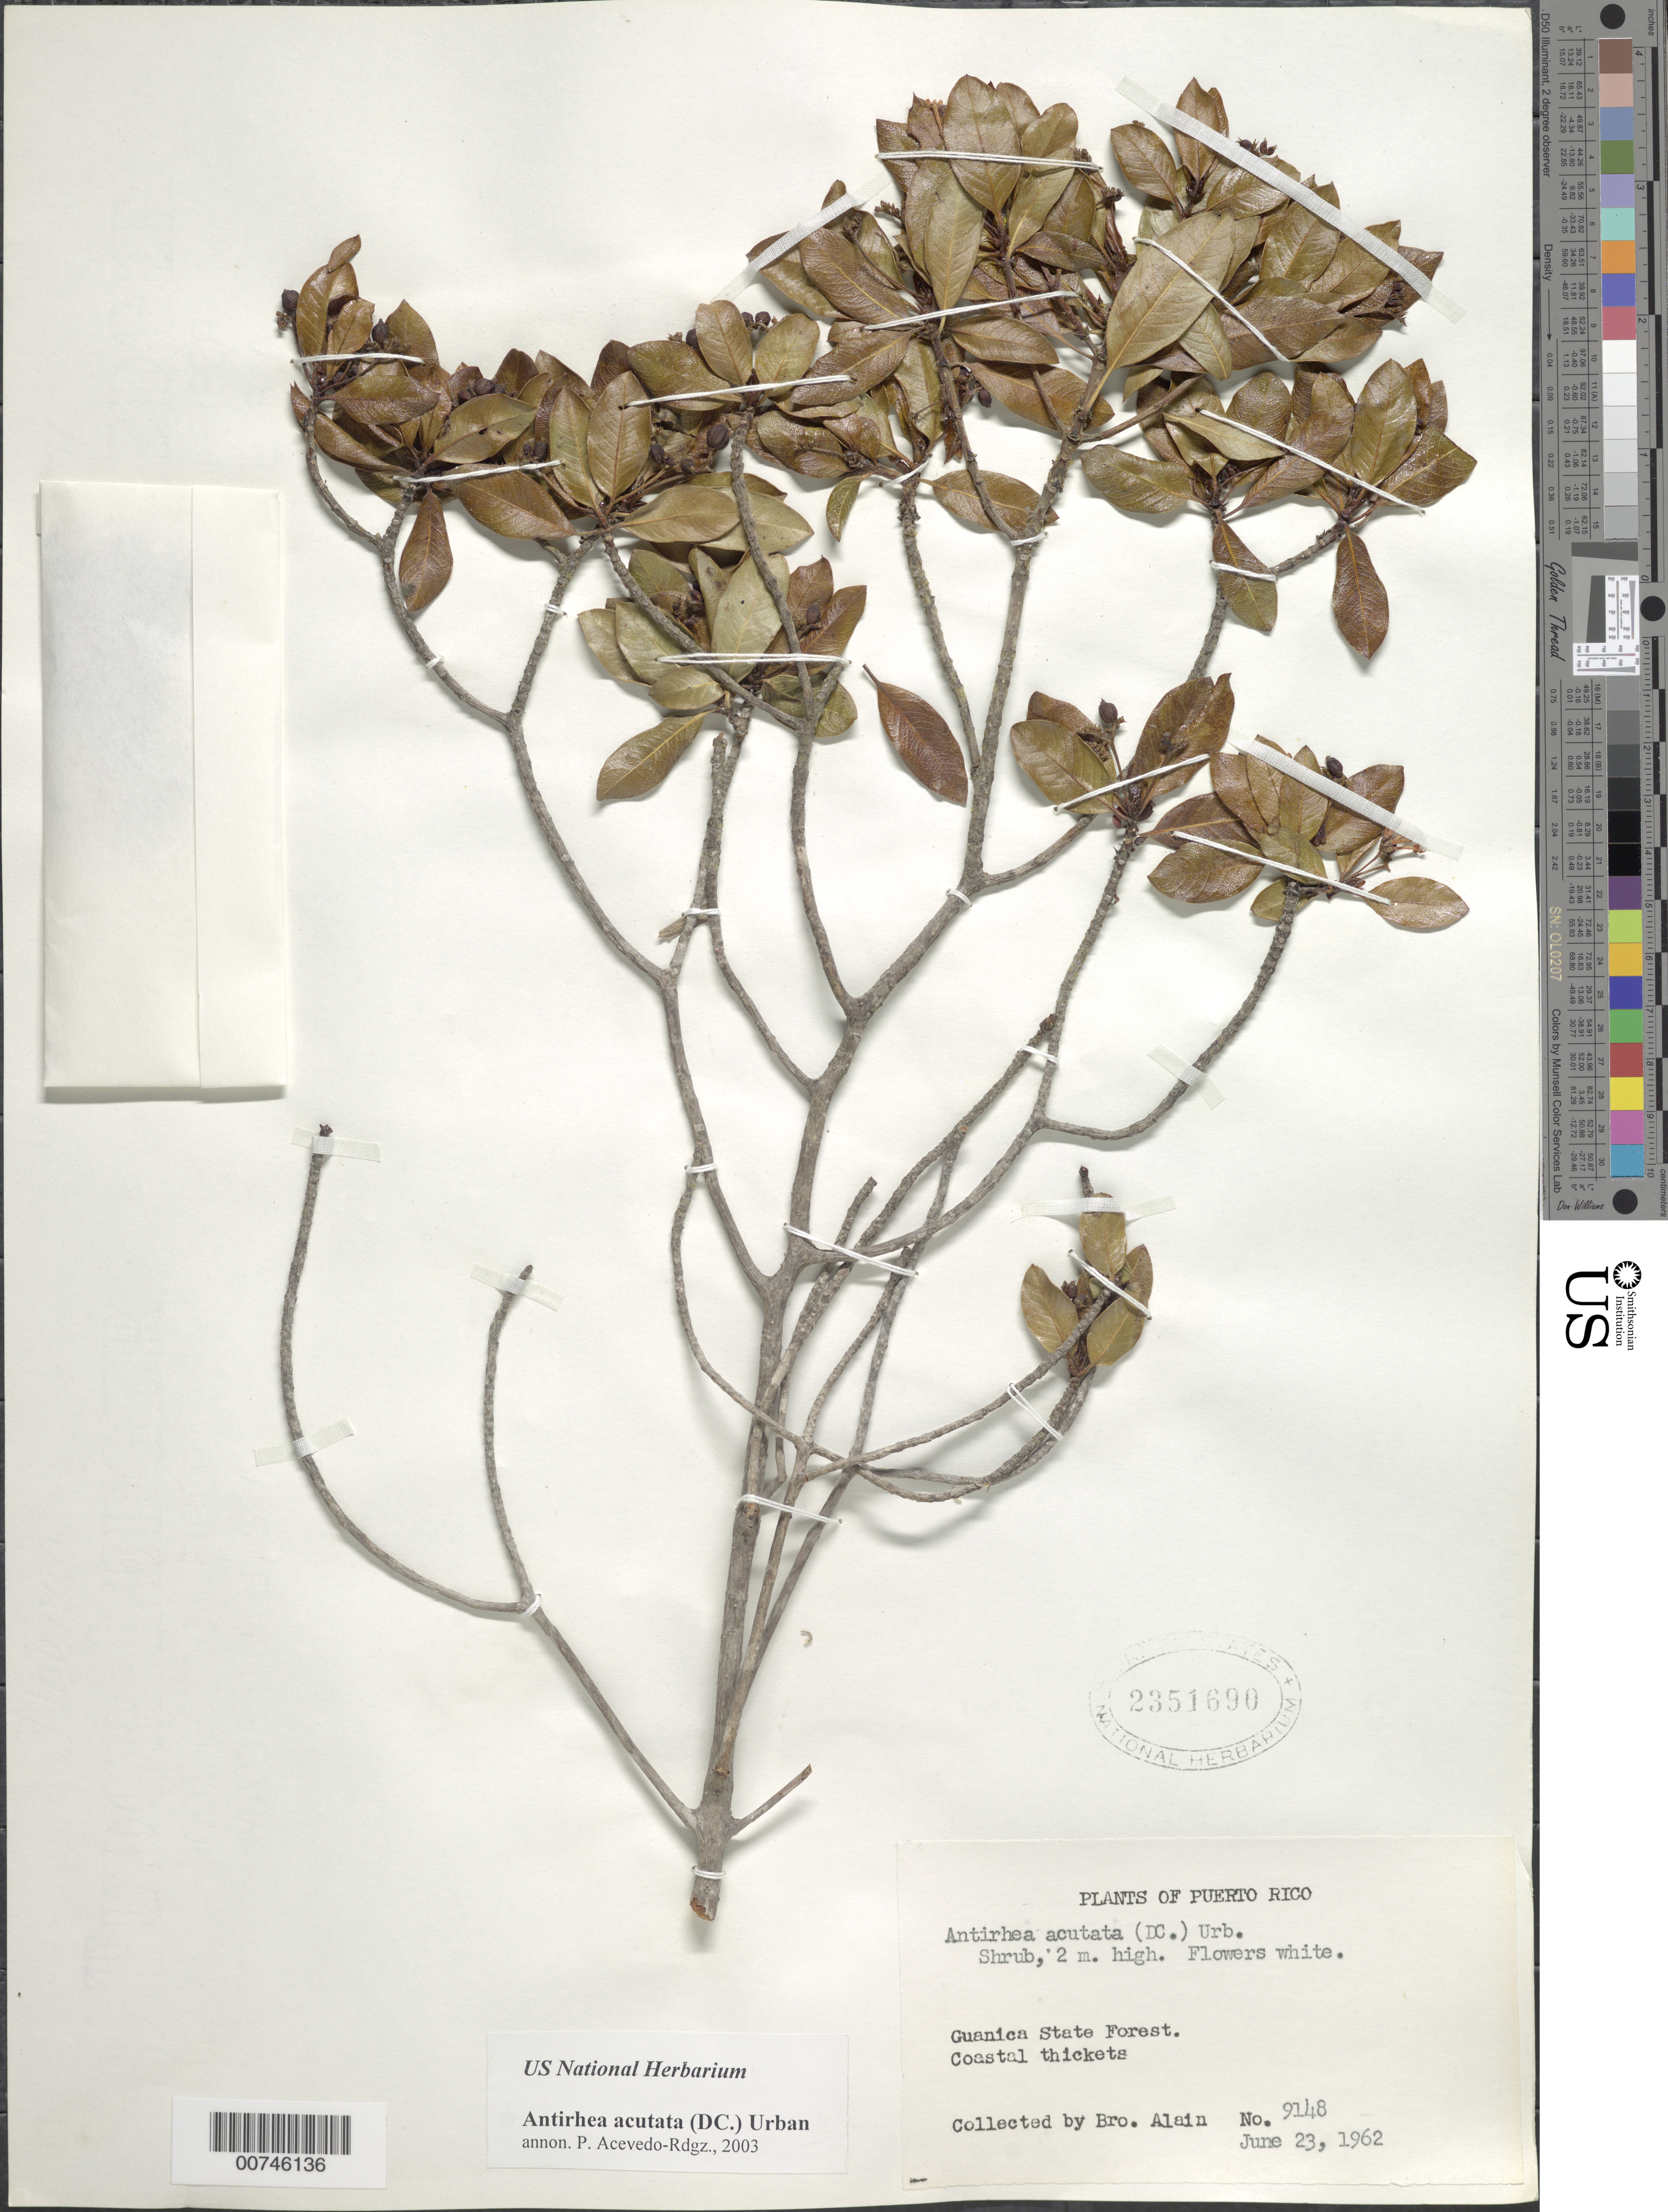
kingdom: Plantae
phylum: Tracheophyta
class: Magnoliopsida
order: Gentianales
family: Rubiaceae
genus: Stenostomum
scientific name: Stenostomum acutatum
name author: DC.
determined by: Acevedo-Rodríguez, P., (BOT), Smithsonian Institution - National Museum of Natural History (UNITED STATES)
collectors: A. H. Liogier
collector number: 9148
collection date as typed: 23 Jun 1962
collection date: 1962-06-23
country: Puerto Rico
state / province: Guánica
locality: Guánica State Forest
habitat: Coastal thickets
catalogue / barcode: US 2351690